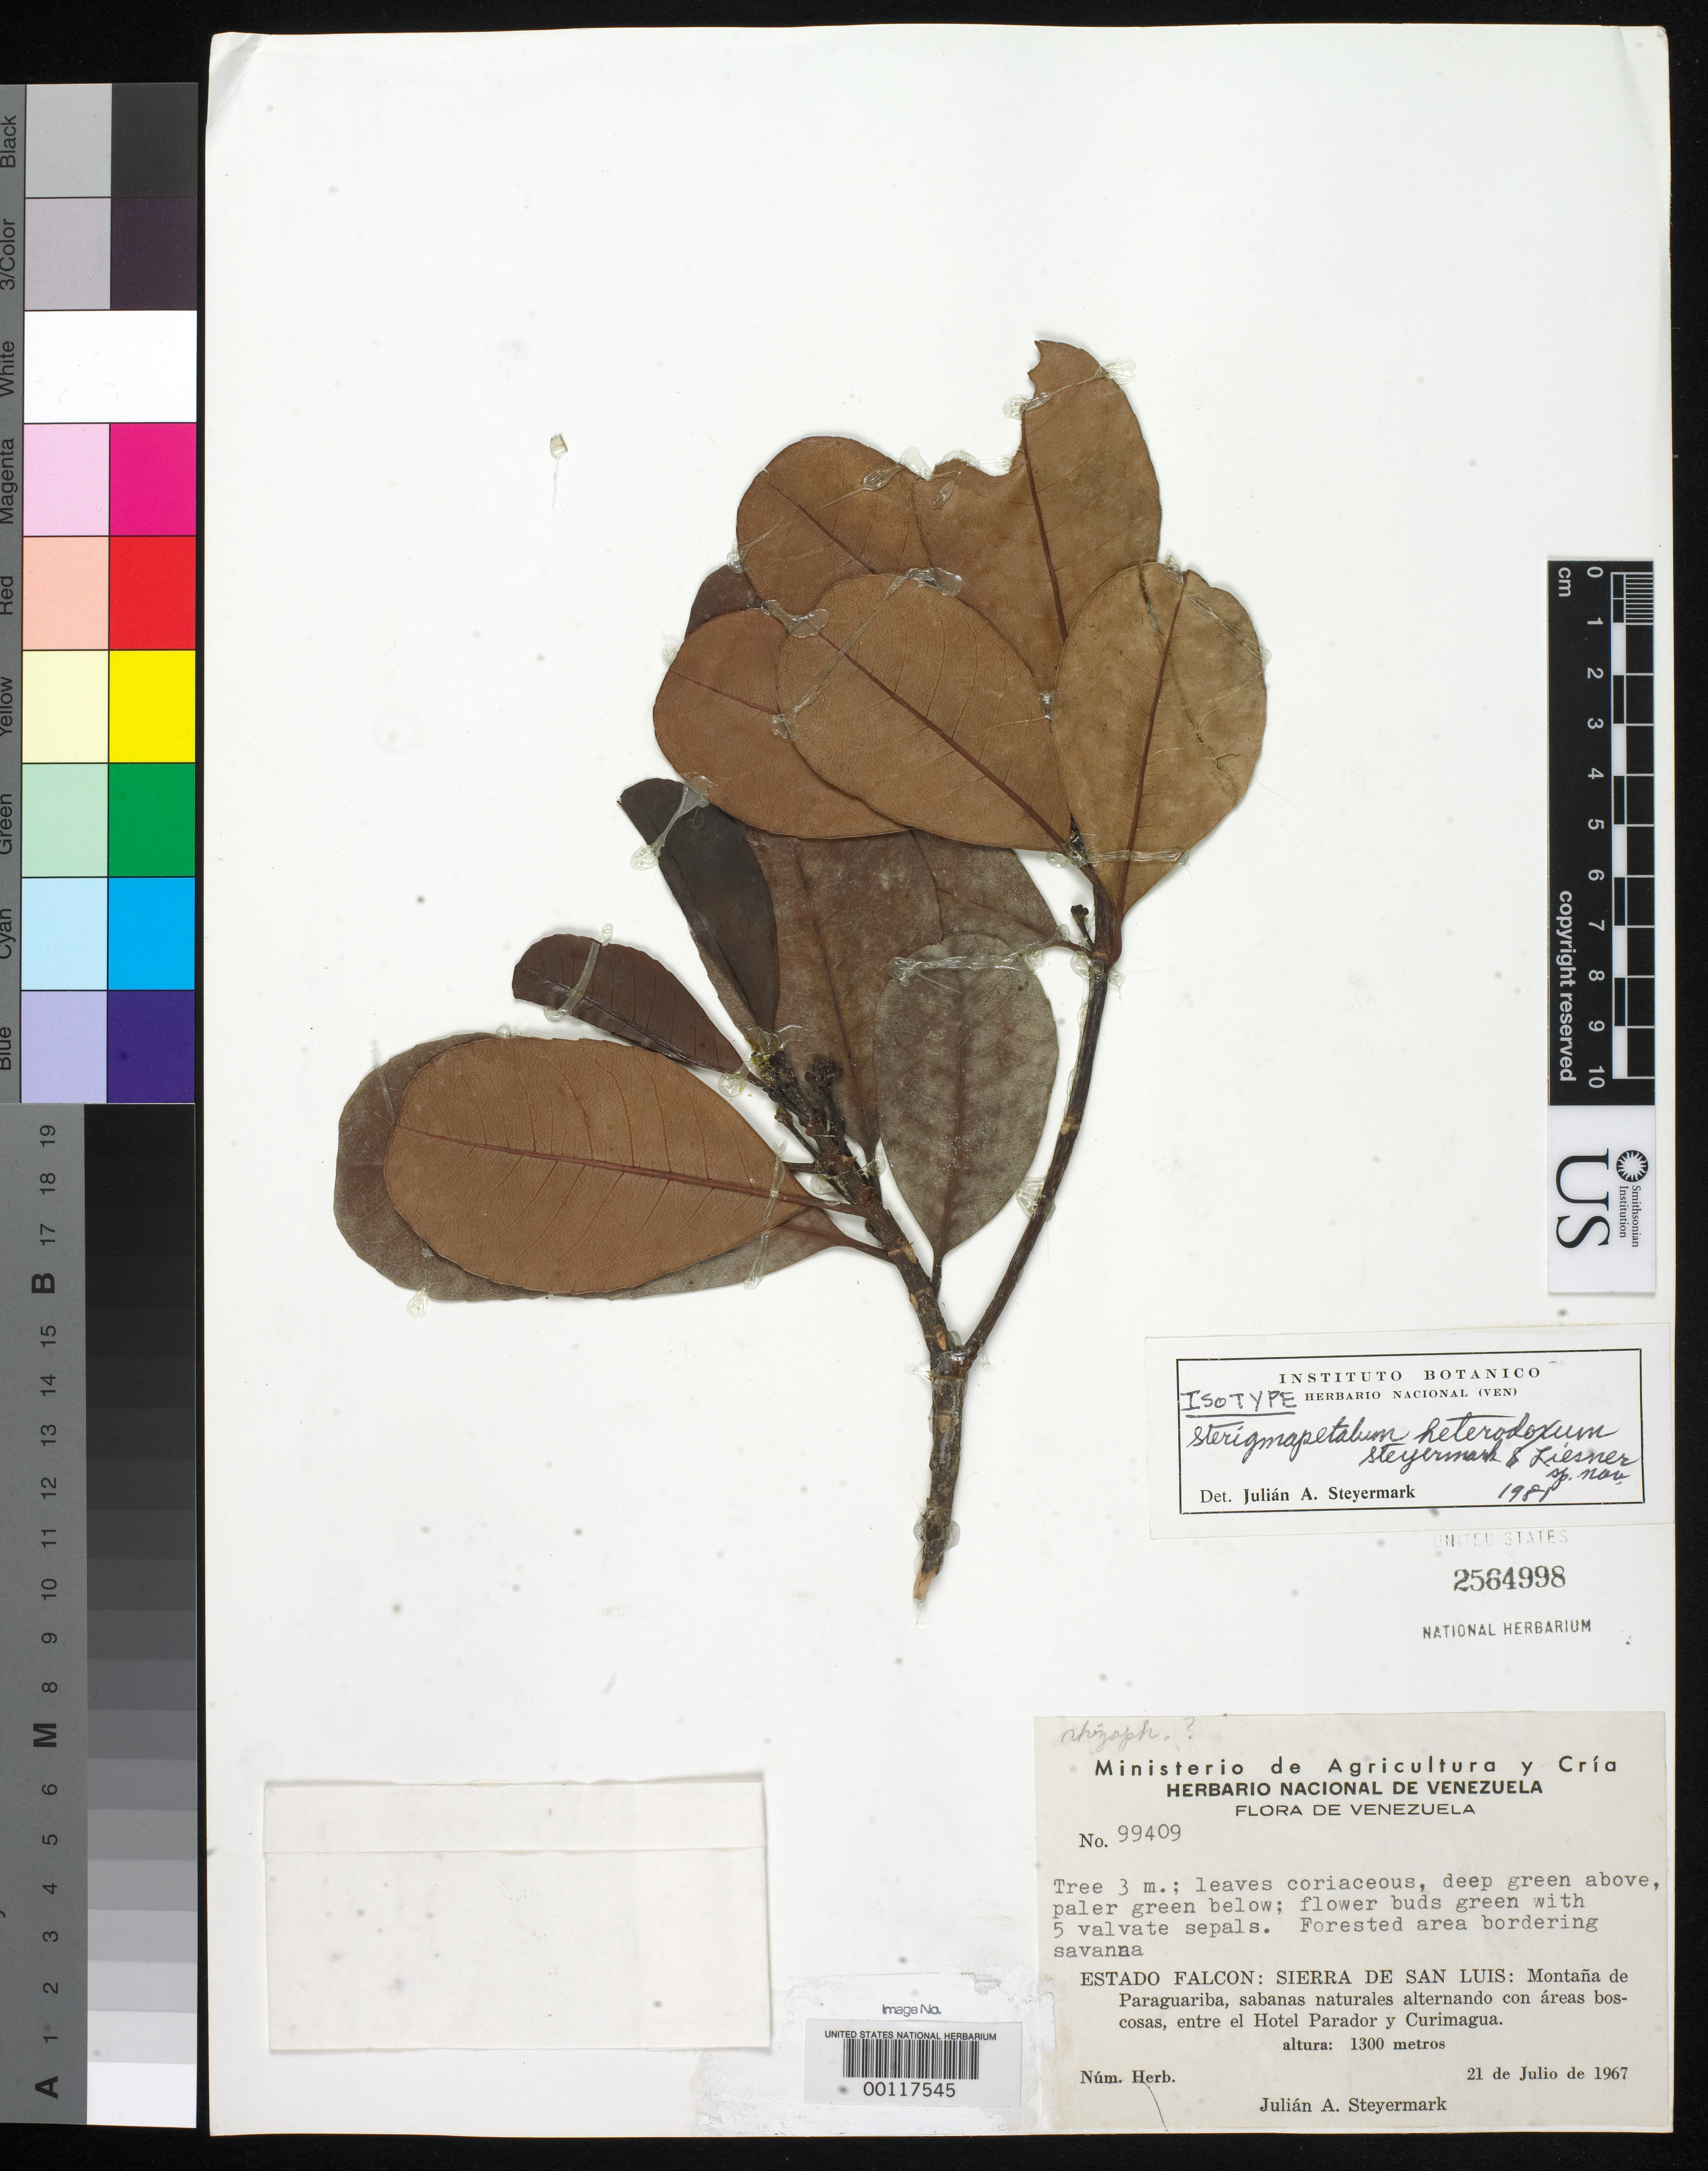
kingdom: Plantae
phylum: Tracheophyta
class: Magnoliopsida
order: Malpighiales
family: Rhizophoraceae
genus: Sterigmapetalum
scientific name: Sterigmapetalum heterodoxum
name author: Steyerm. & Liesner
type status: Isotype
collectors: J. Steyermark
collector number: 99409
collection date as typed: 21 Jul 1967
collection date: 1967-07-21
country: Venezuela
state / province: Falcón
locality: Sierra de San Luis Montana de Paraguariba, between Hotel Parador and Curimagua.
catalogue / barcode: US 2564998